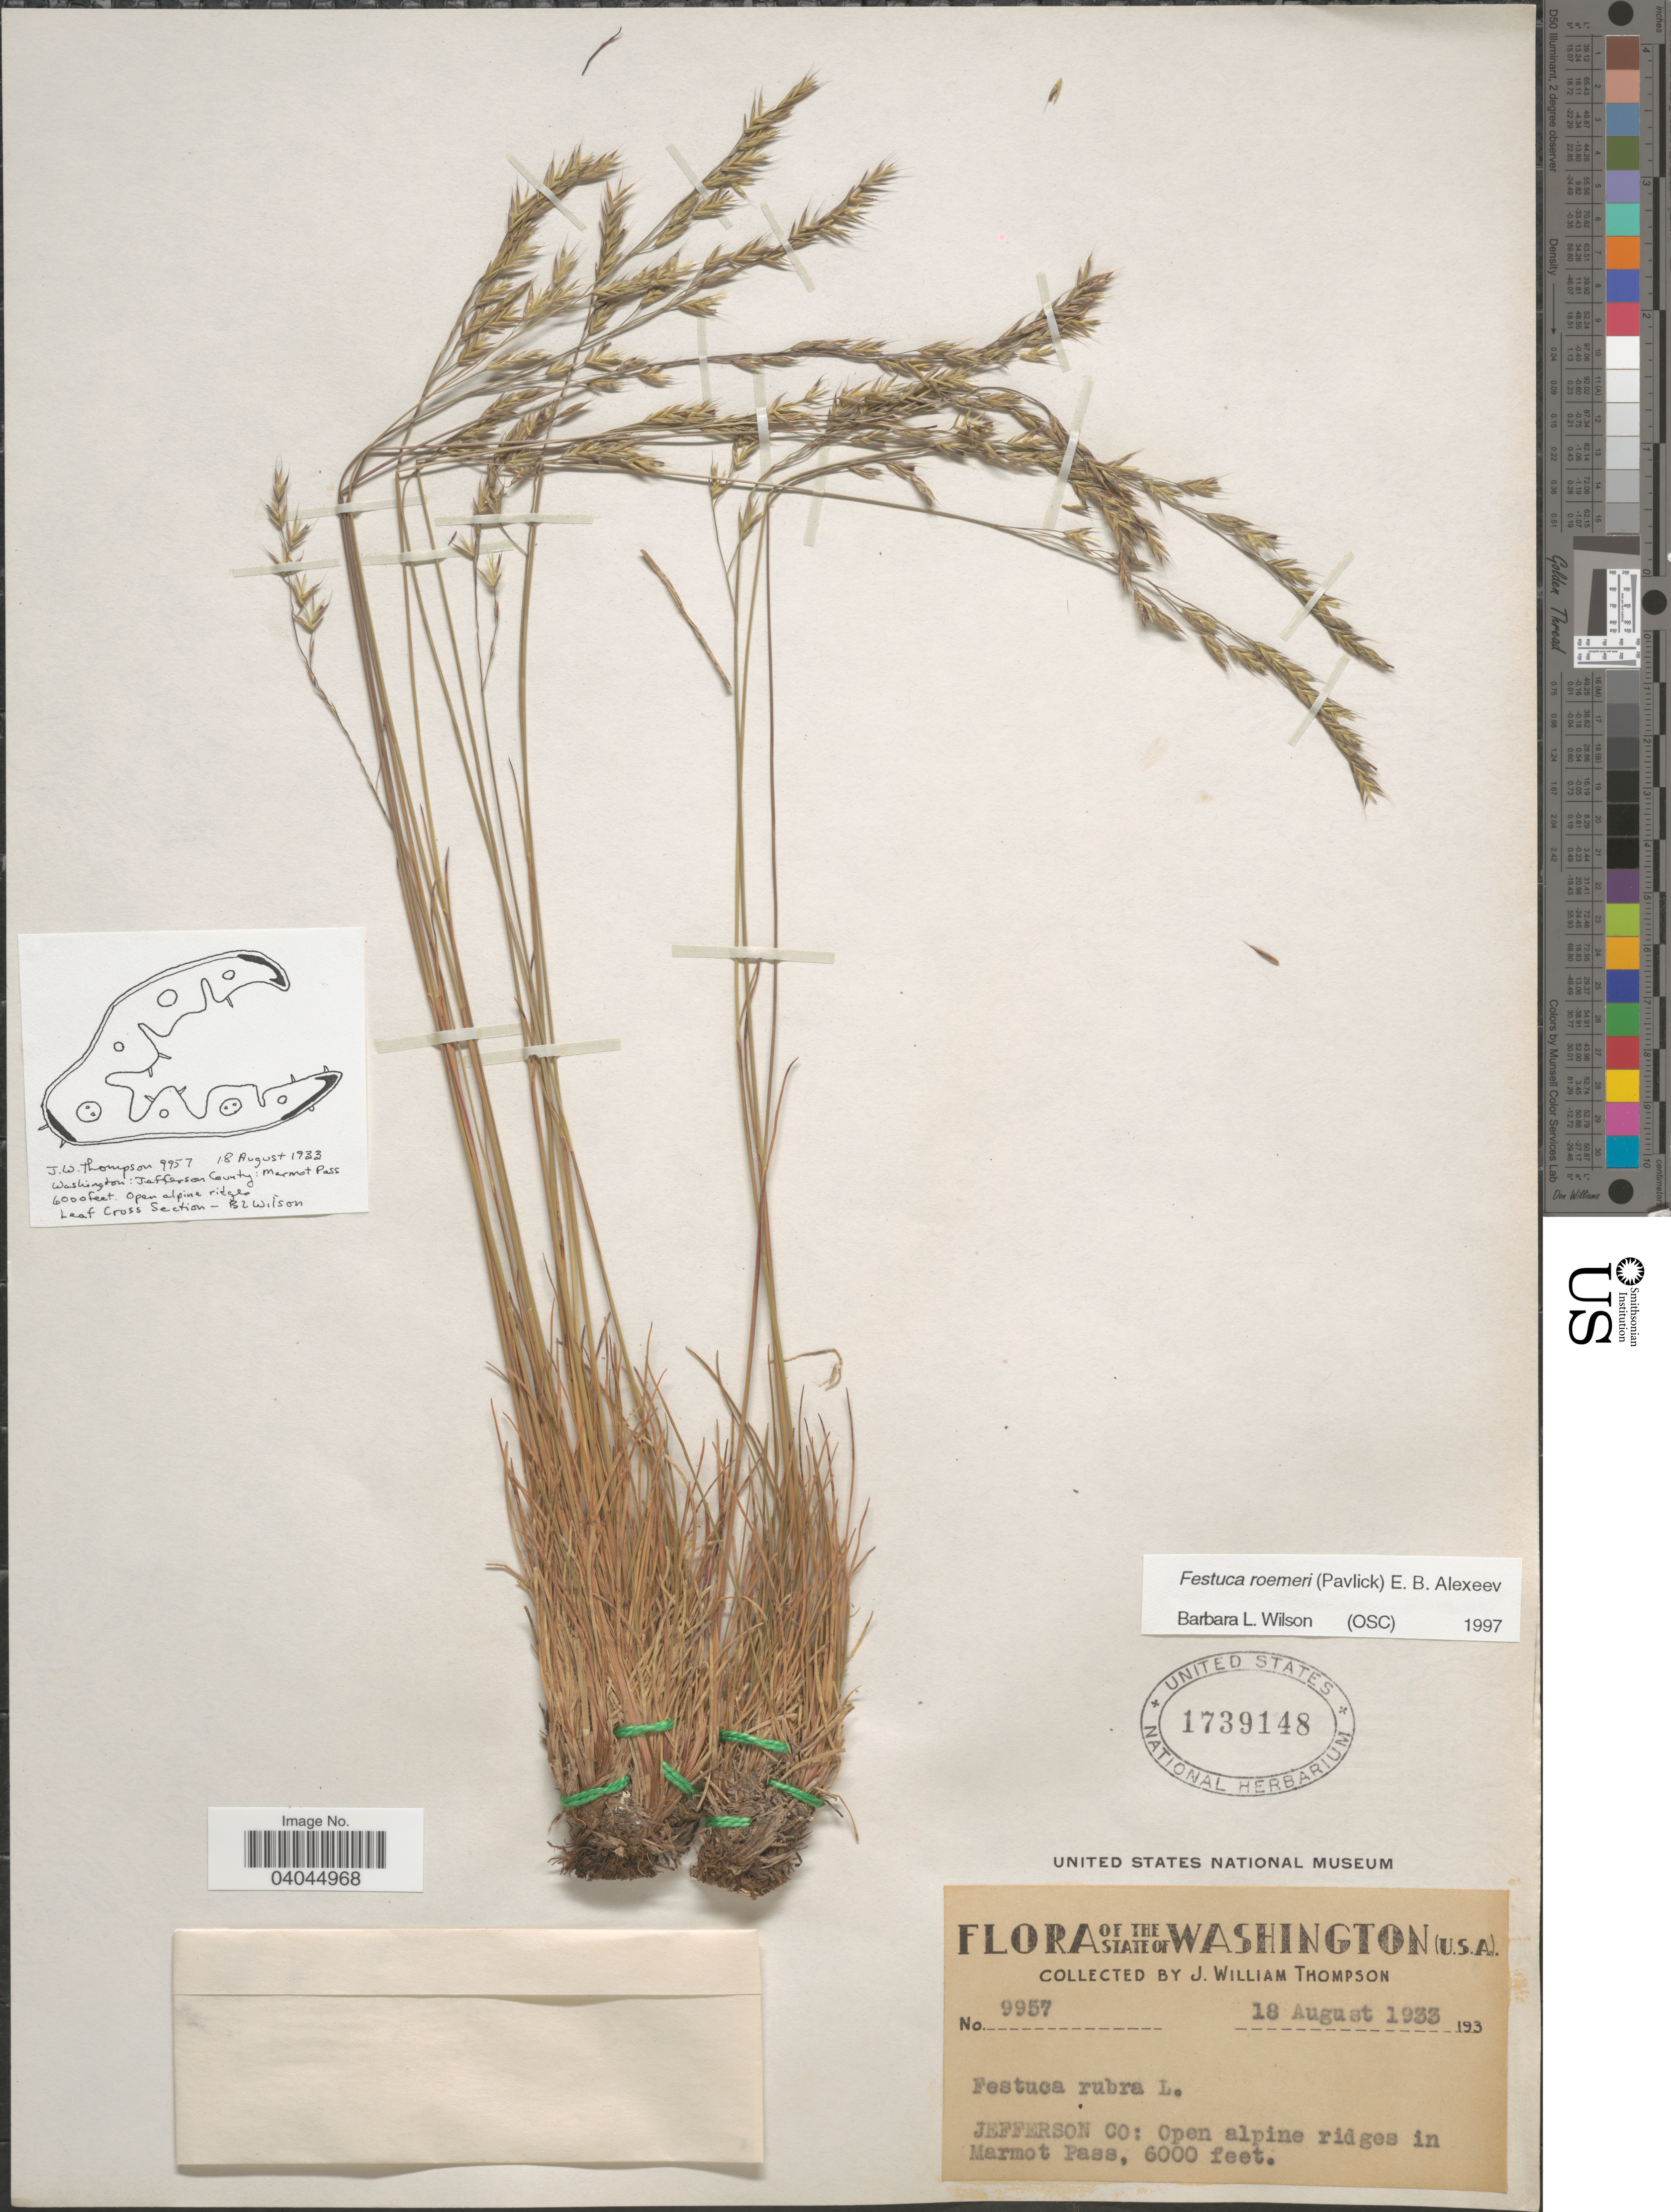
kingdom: Plantae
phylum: Tracheophyta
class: Liliopsida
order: Poales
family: Poaceae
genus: Festuca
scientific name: Festuca roemeri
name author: (Pavlick) E.B. Alexeev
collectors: J. W. Thompson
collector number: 9957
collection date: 1933-08-18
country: United States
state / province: Washington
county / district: Jefferson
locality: Jefferson Co: Open alpine ridges in Marmot Pass.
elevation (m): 1829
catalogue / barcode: US 1739148